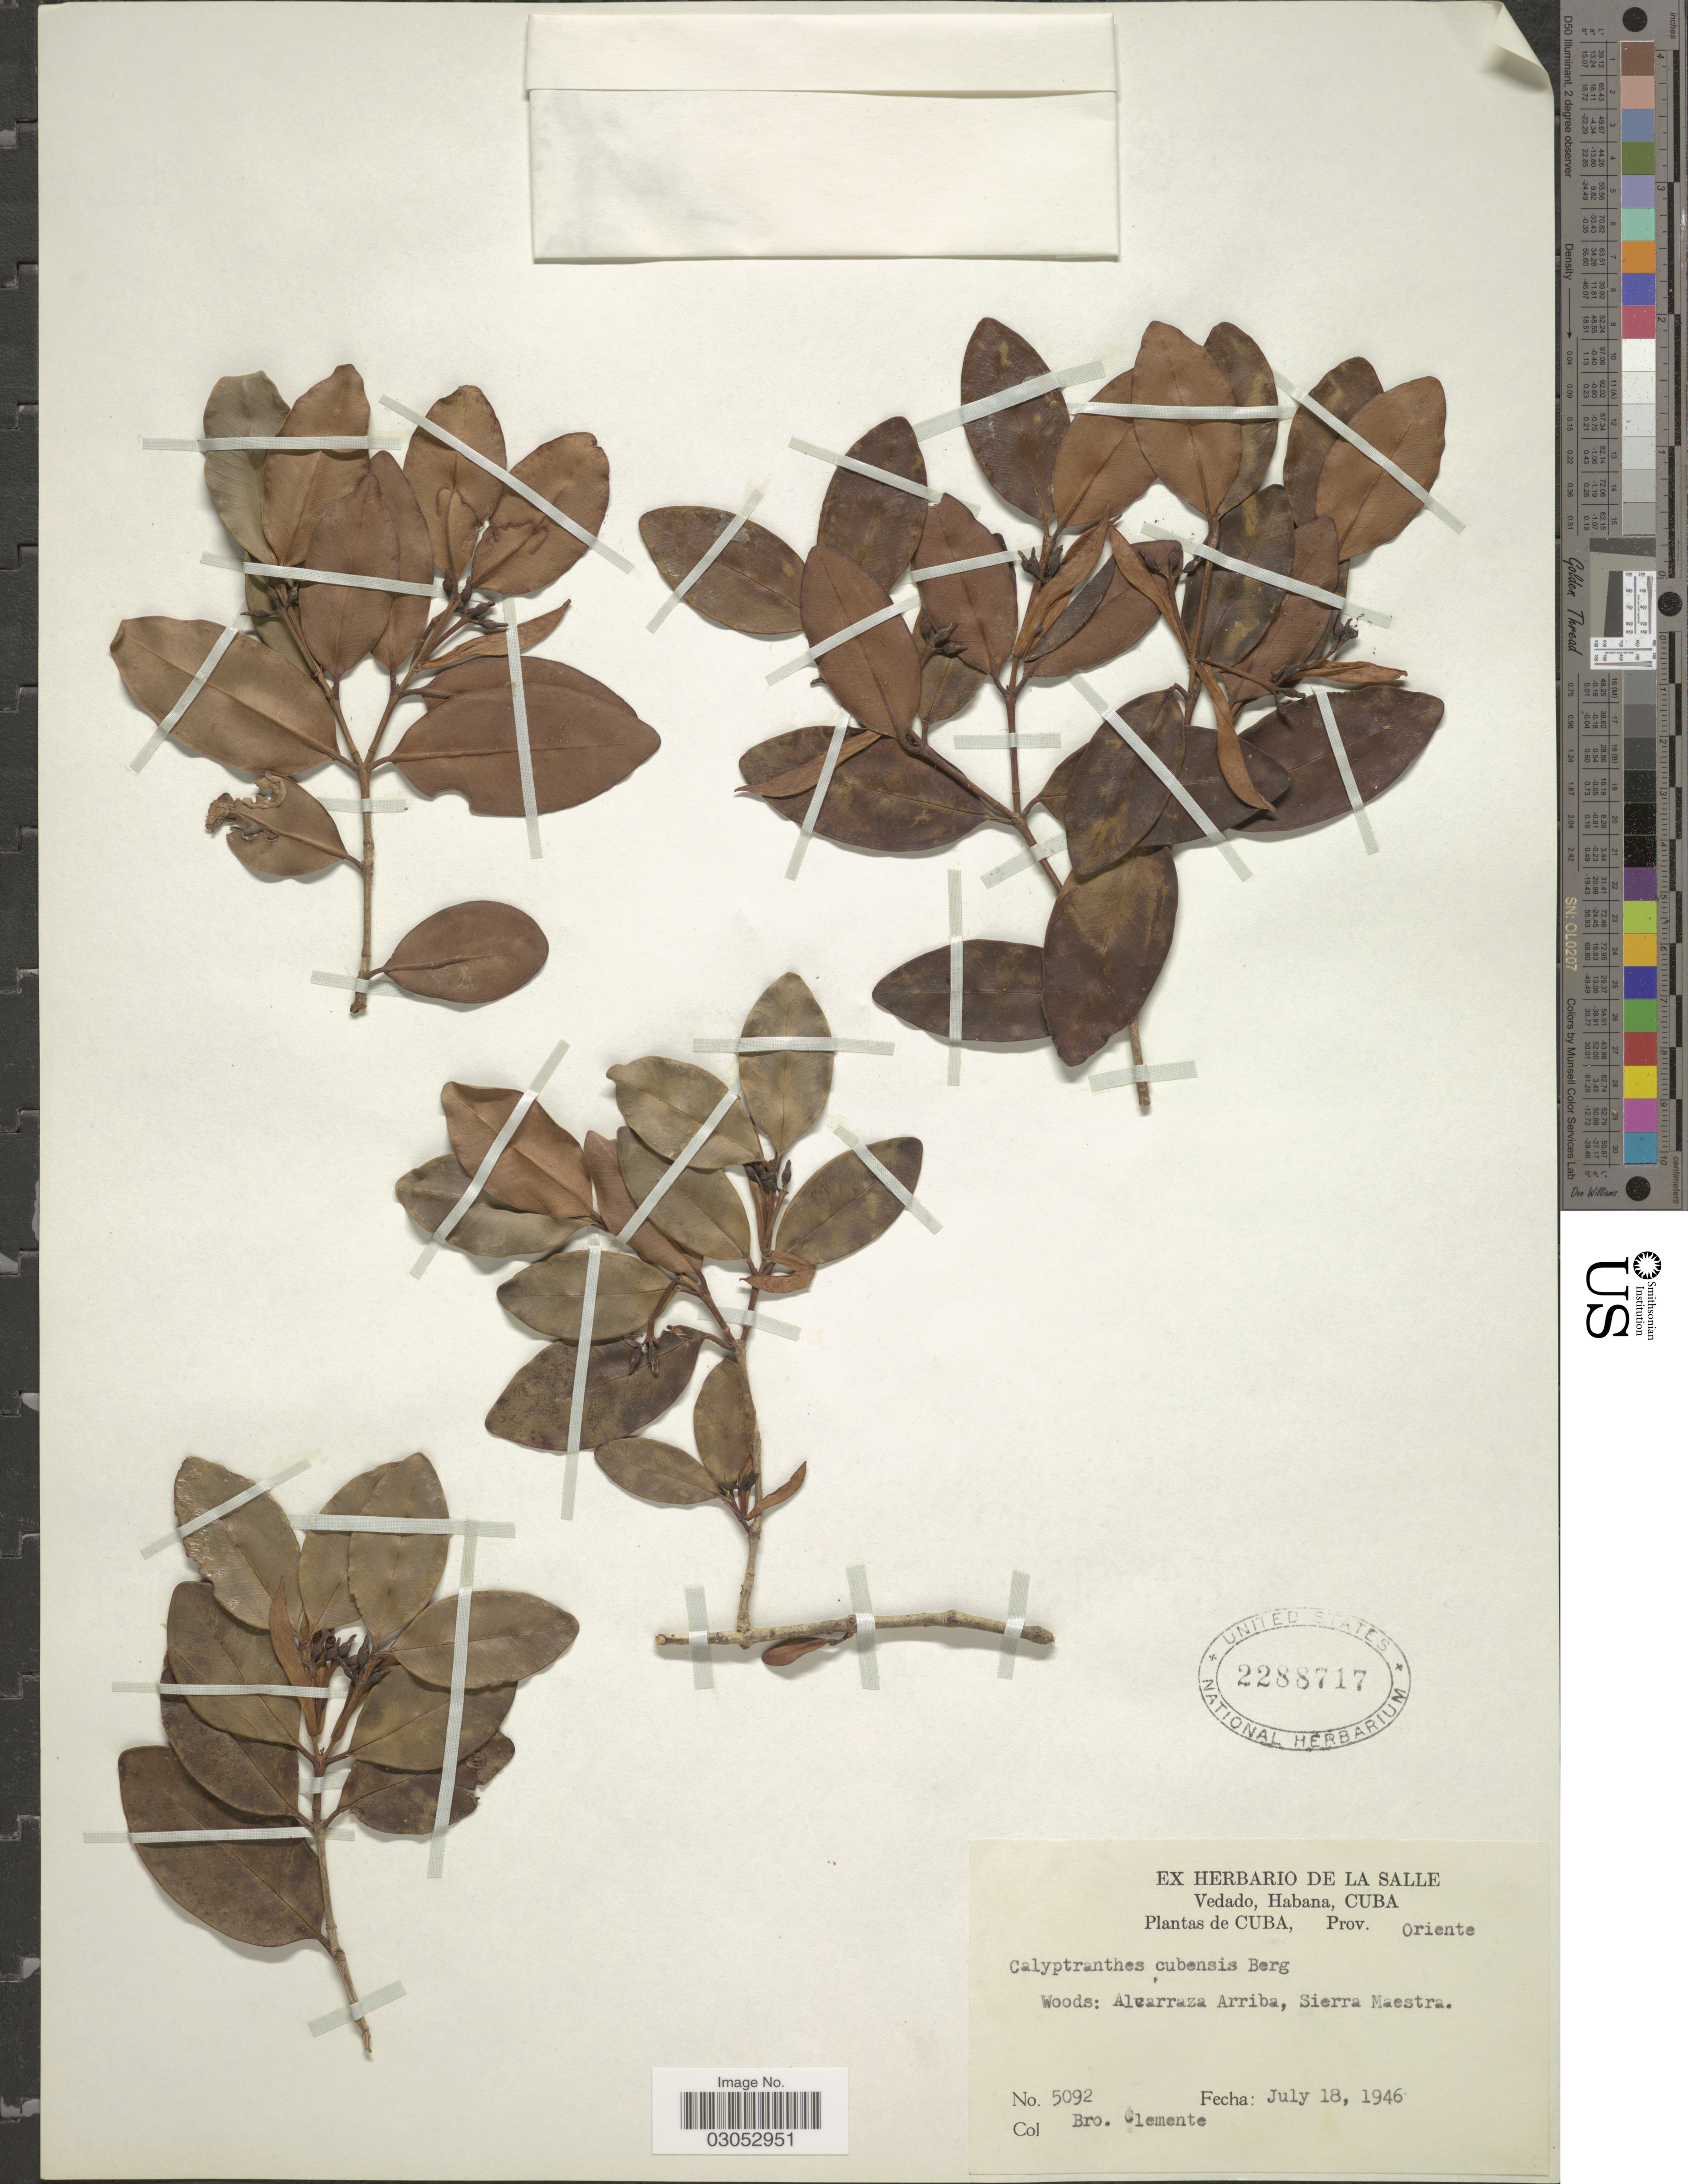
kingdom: Plantae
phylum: Tracheophyta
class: Magnoliopsida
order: Myrtales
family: Myrtaceae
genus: Myrcia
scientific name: Myrcia arcensis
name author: Z. Acosta & K. Samra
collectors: Bro. Clemente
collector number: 5092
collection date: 1946-07-18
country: Cuba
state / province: Oriente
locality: Woods: Alcarraza Arriba, Sierra Maestra.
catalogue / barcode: US 2288717